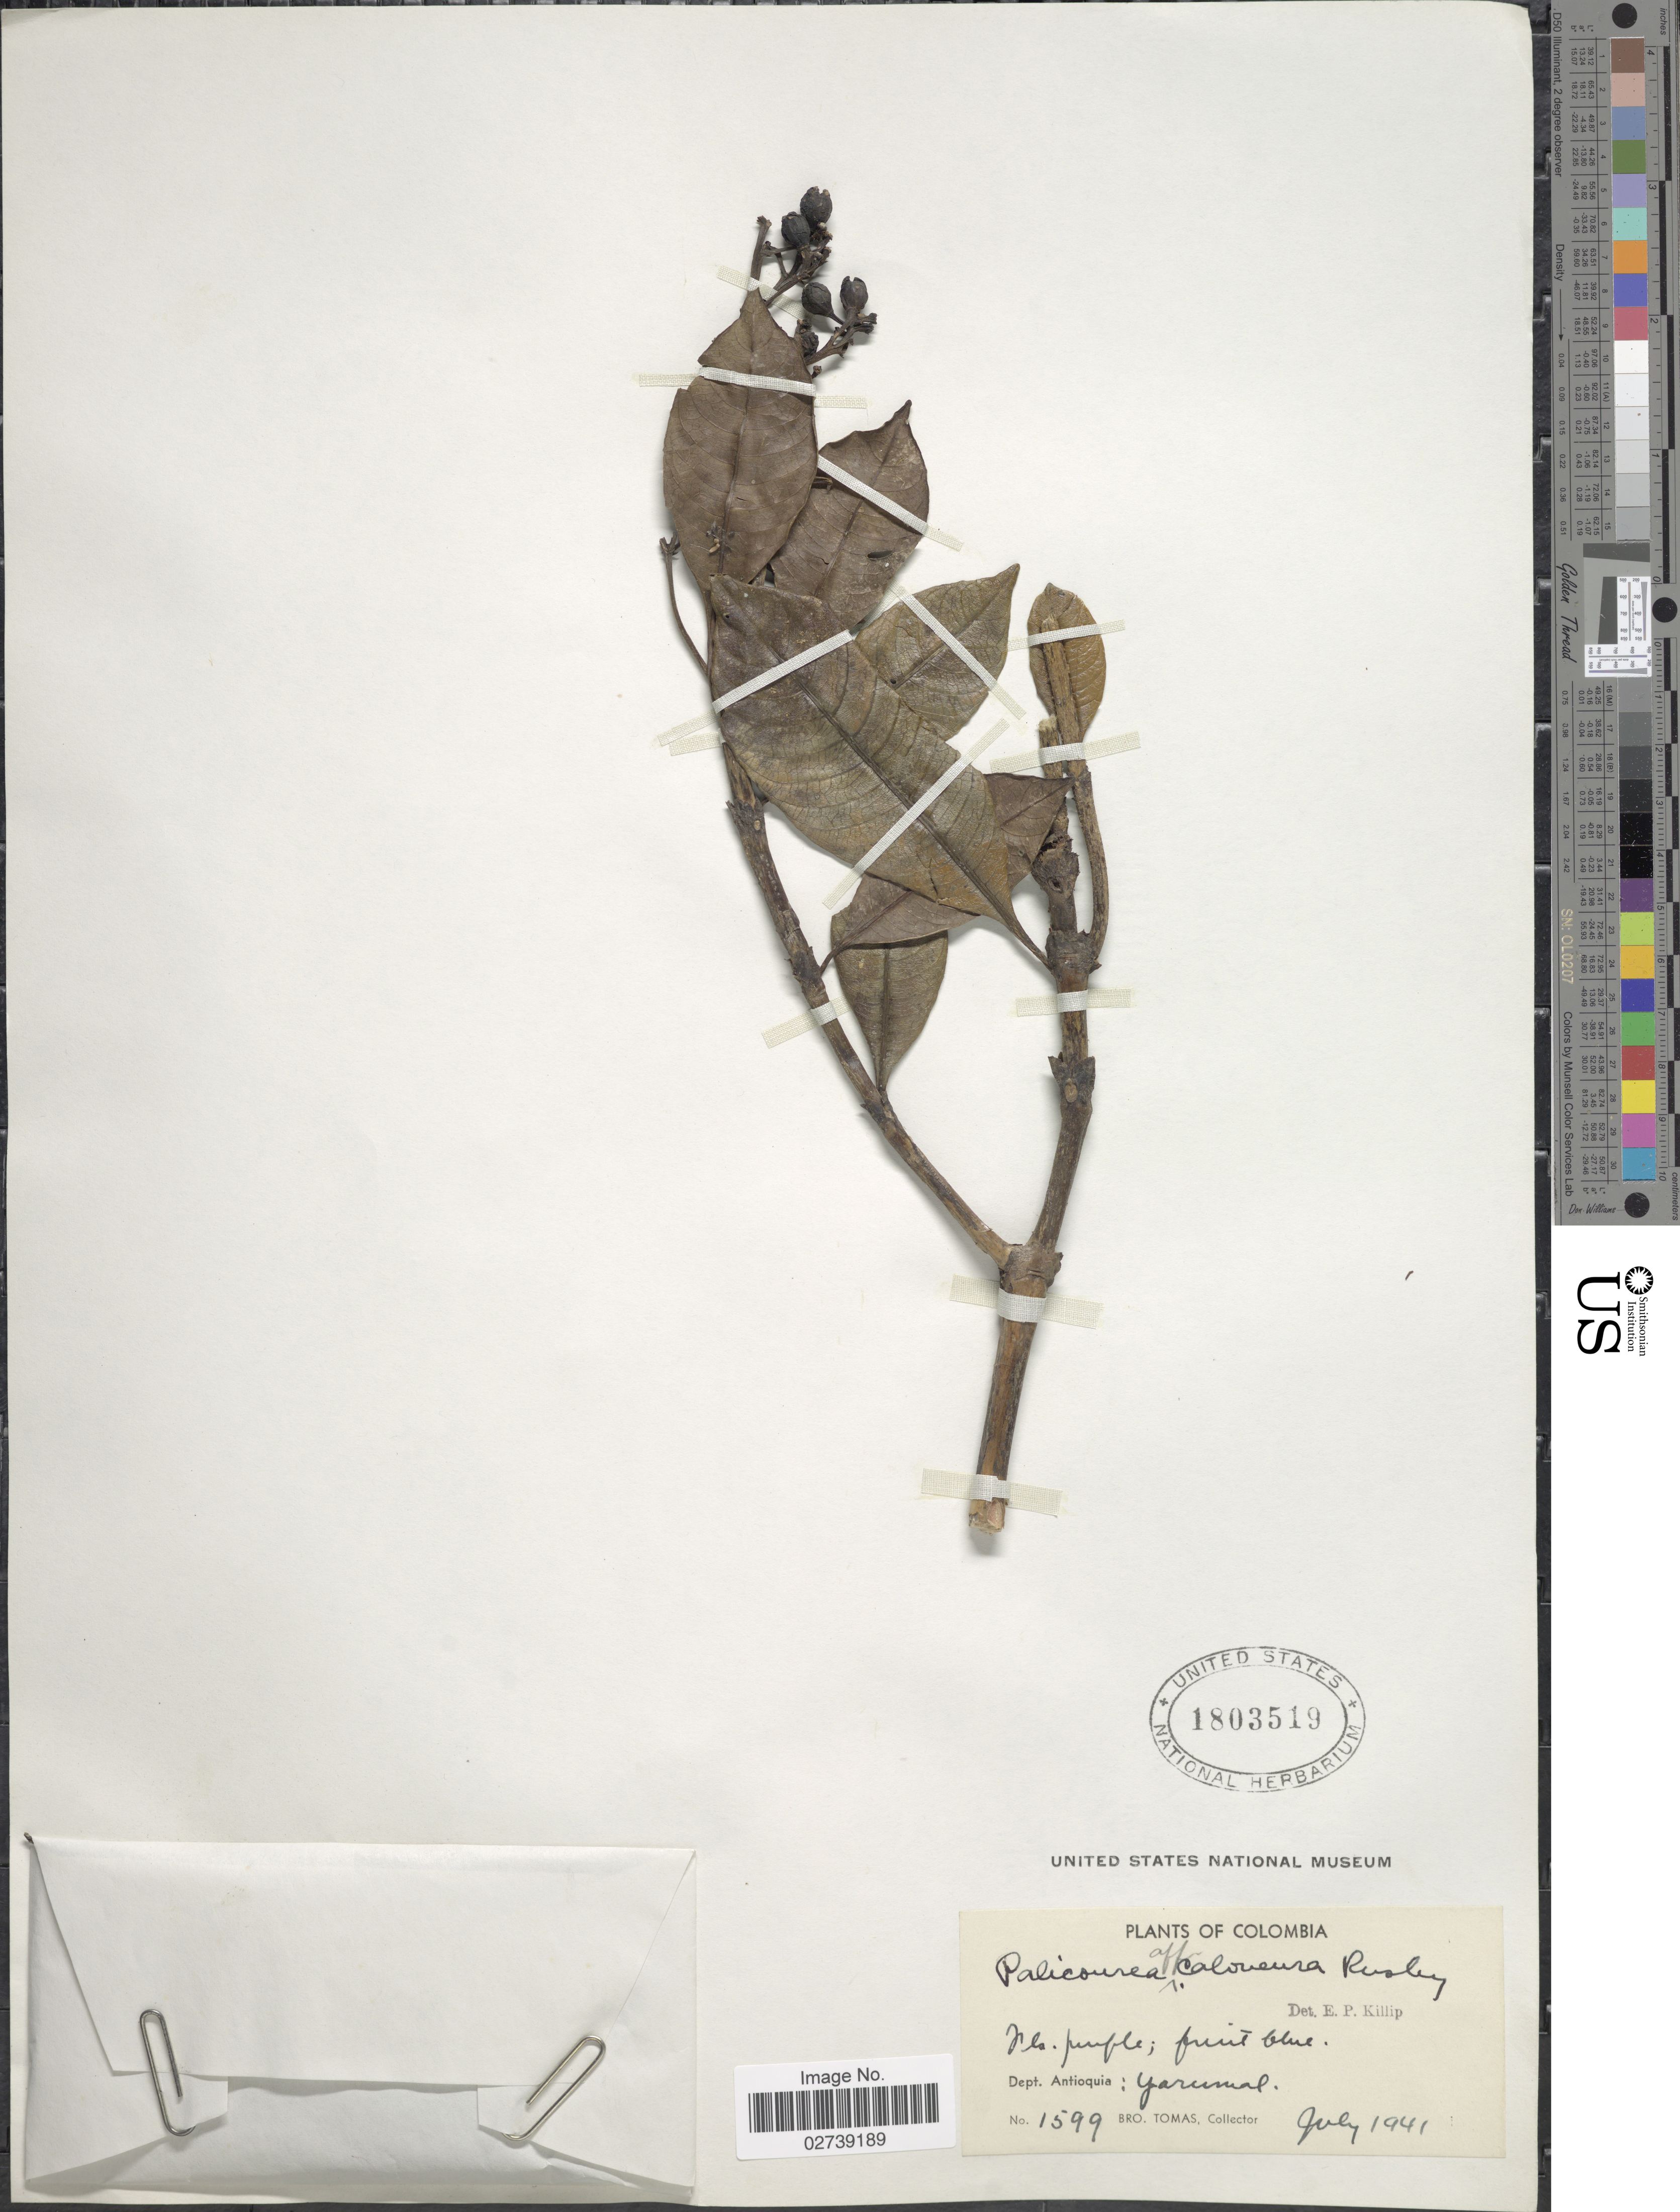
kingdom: Plantae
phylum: Tracheophyta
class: Magnoliopsida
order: Gentianales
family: Rubiaceae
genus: Palicourea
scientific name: Palicourea caloneura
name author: Rusby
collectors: B. Tomas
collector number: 1599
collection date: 1941-07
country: Colombia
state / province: Antioquia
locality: Dept. Antioquia: Yarumal.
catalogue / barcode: US 1803519